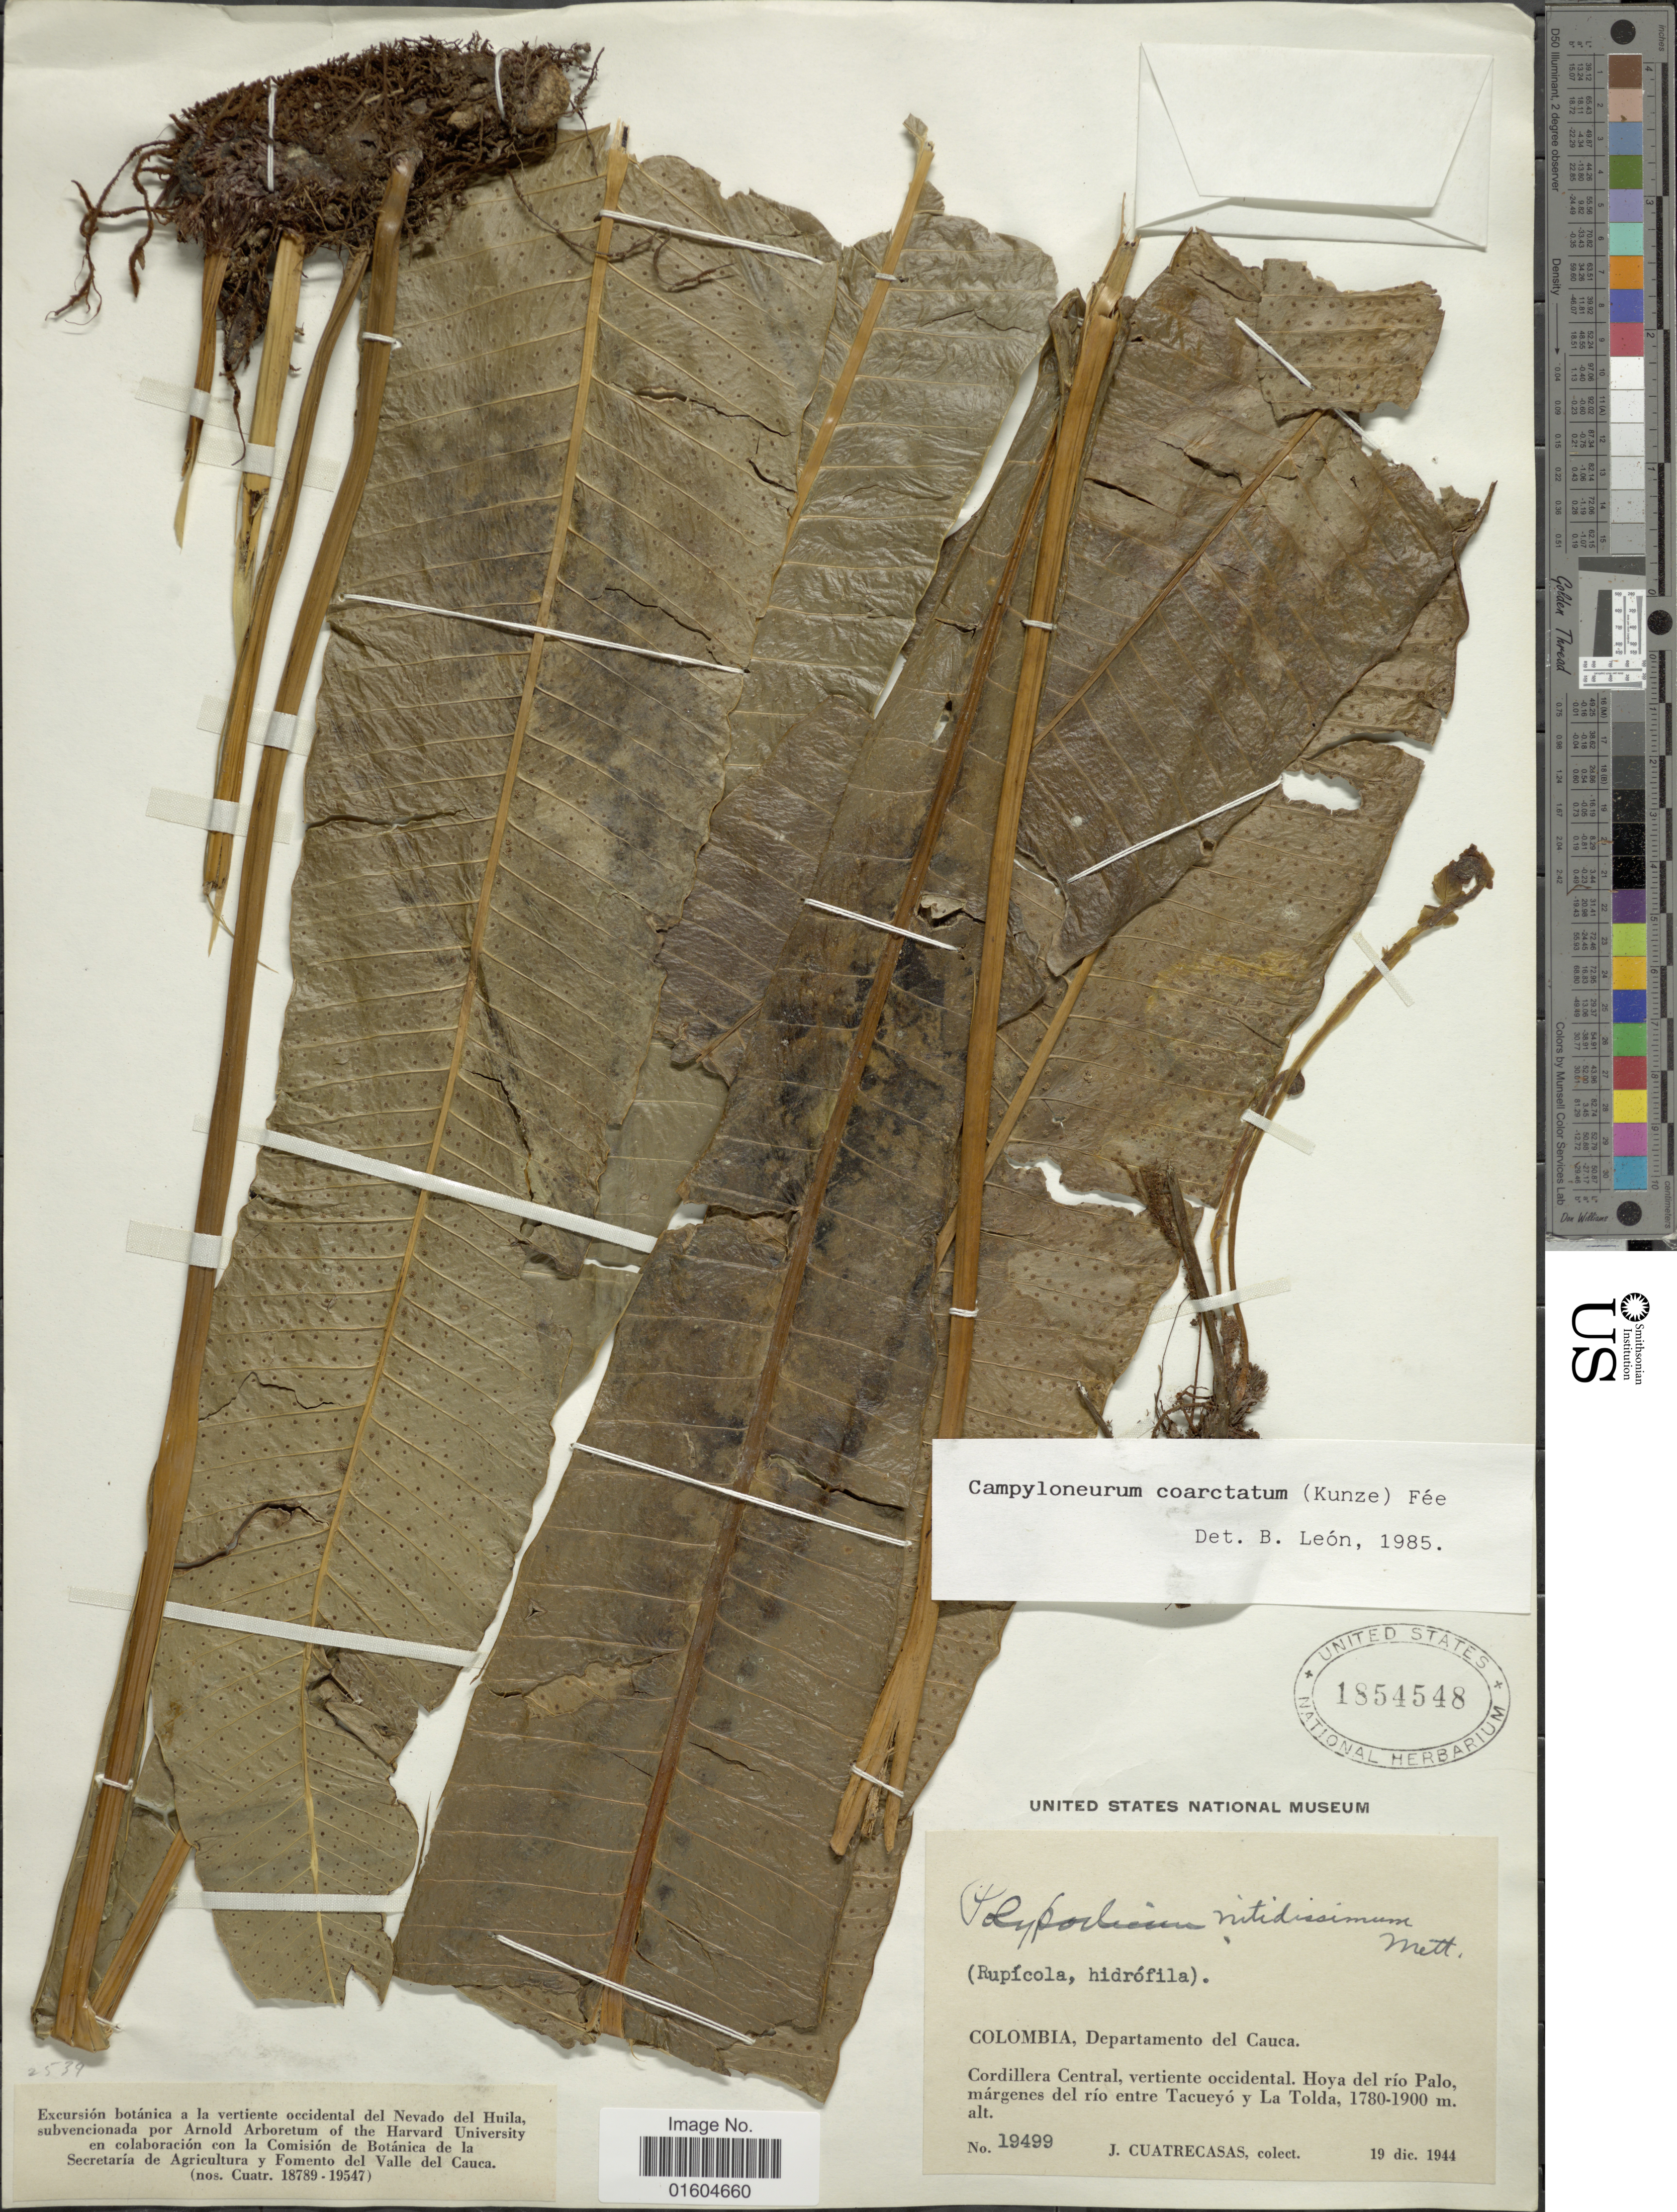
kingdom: Plantae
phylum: Tracheophyta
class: Polypodiopsida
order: Polypodiales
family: Polypodiaceae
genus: Campyloneurum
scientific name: Campyloneurum phyllitidis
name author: (L.) C. Presl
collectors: J. Cuatrecasas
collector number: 17944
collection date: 1944-12-19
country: Colombia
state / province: Cauca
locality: Colombia, Departamento del Cauca. Cordillera Central, vertiente occidental. Hoya del rio palo, margenes del rio entre Tacueyo y La Tolda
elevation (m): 1780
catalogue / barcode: US 1854548